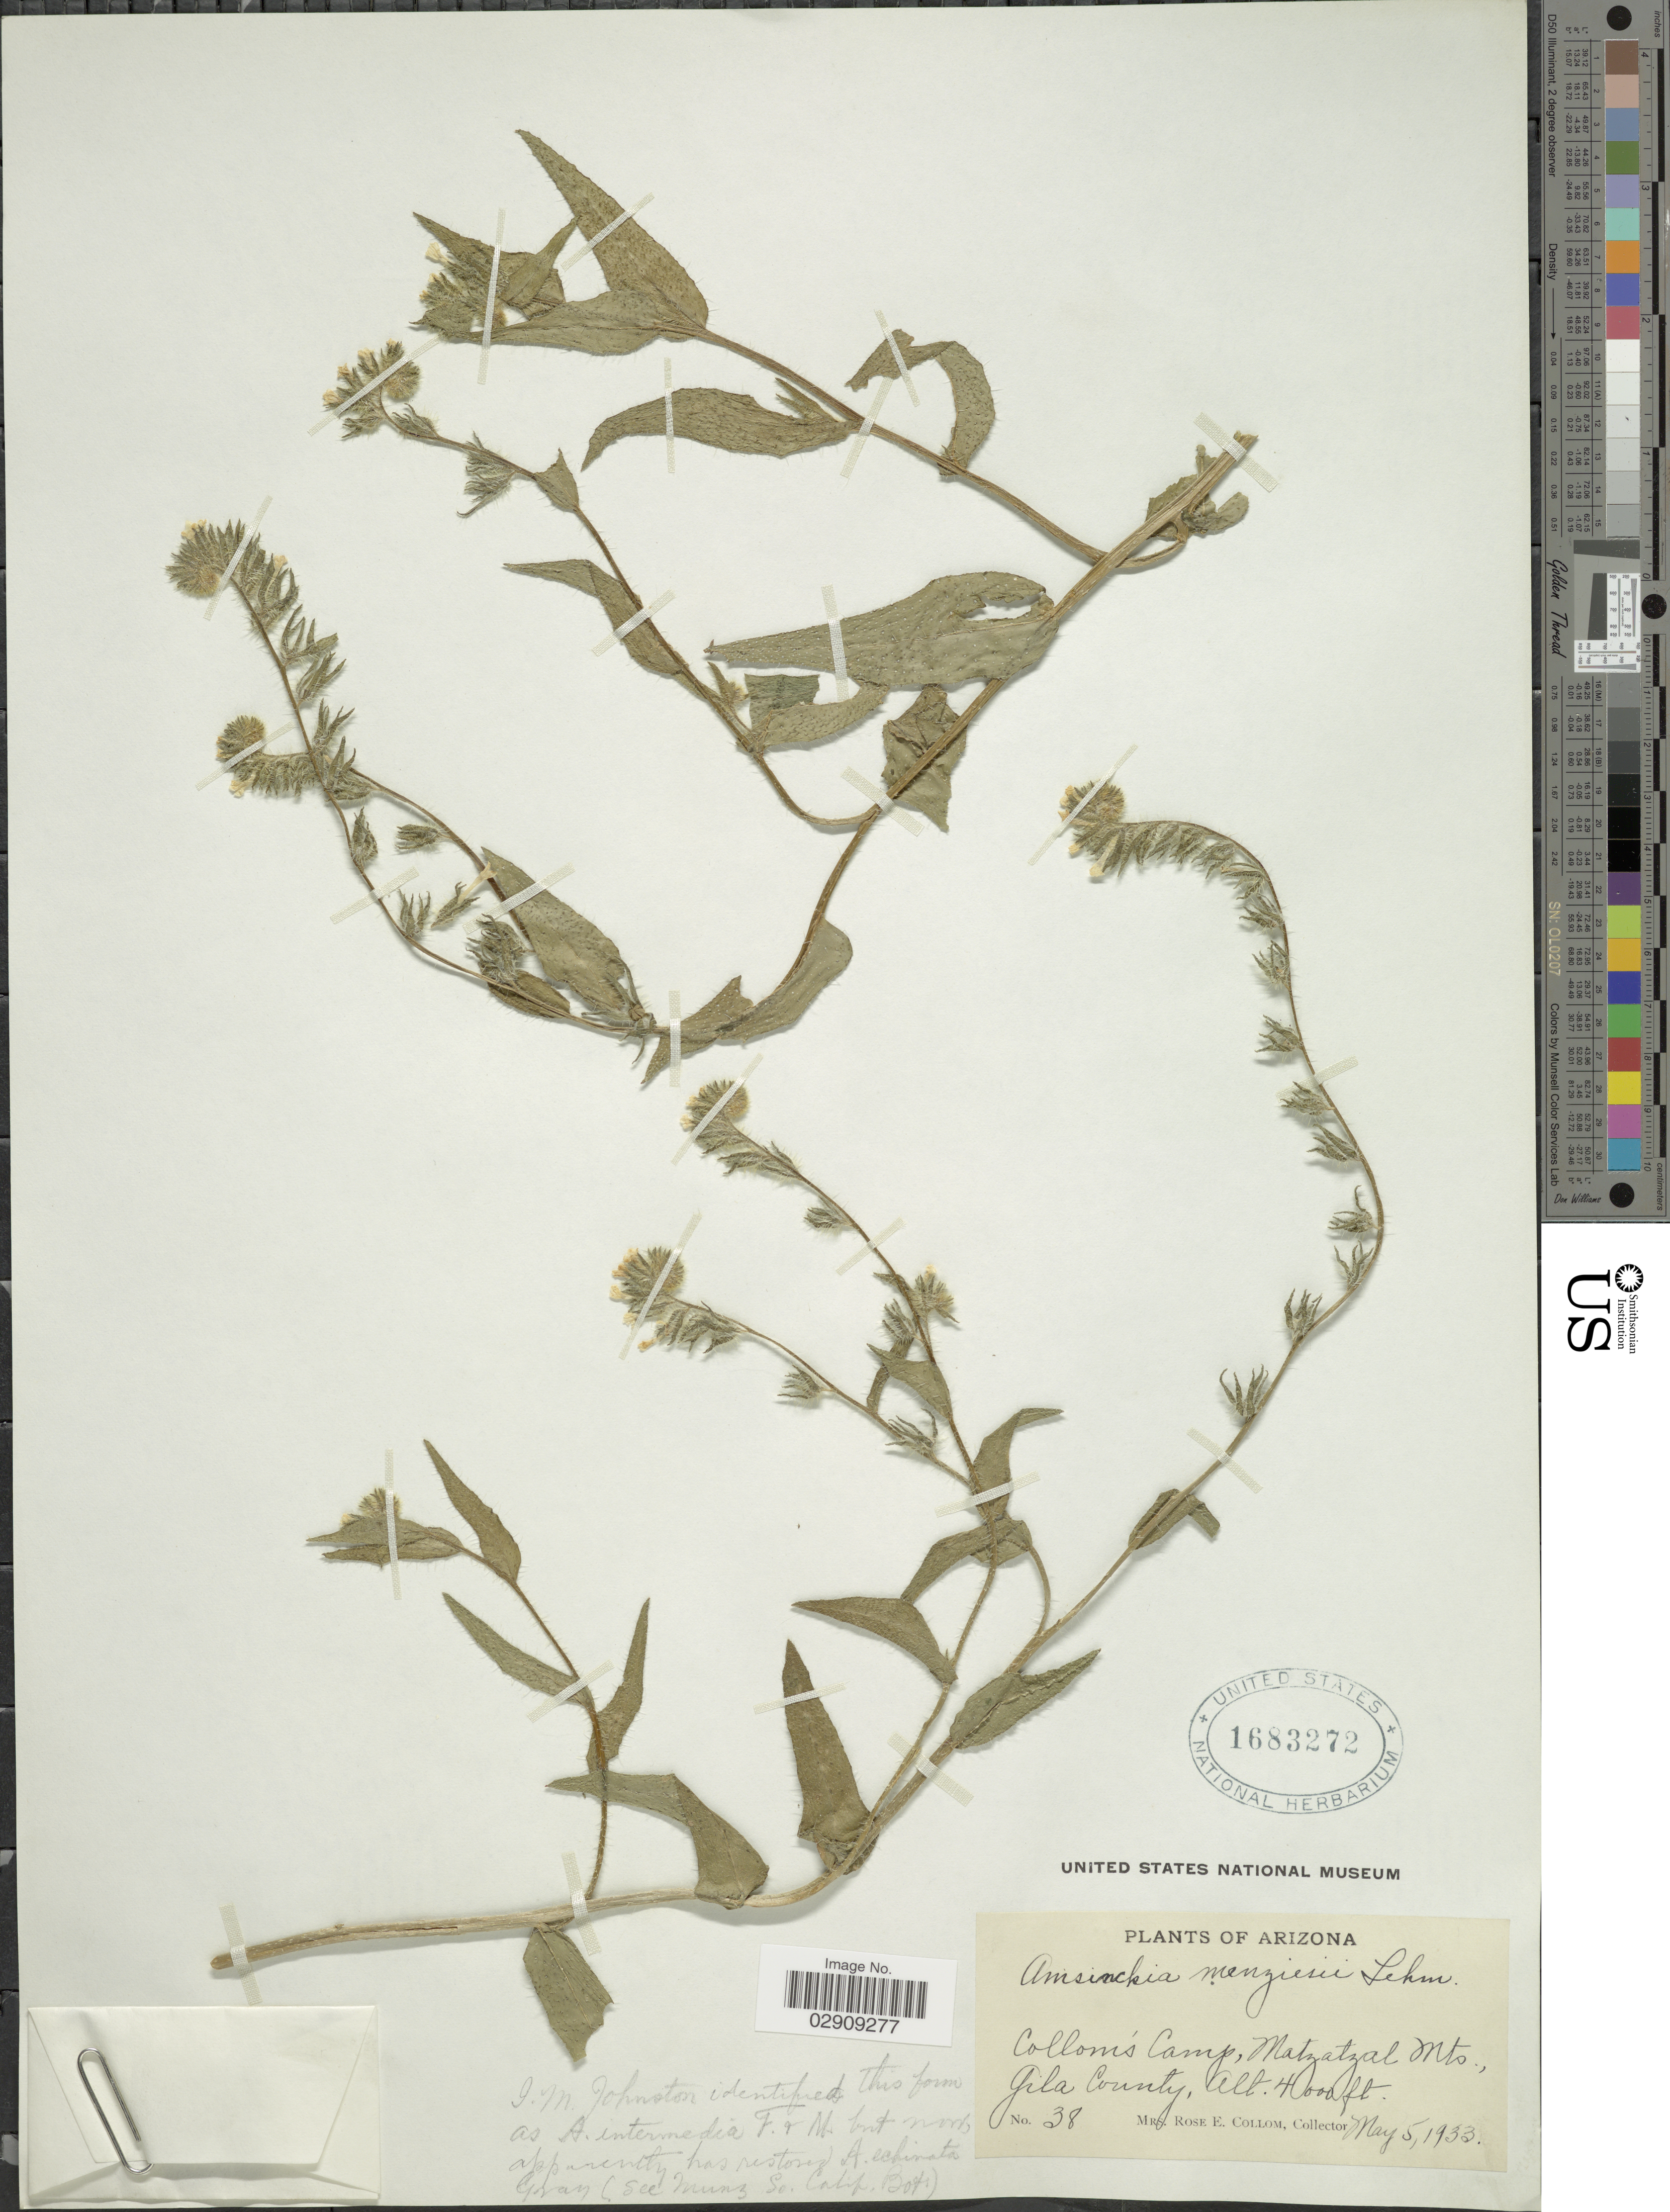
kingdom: Plantae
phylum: Tracheophyta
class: Magnoliopsida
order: Boraginales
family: Boraginaceae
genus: Amsinckia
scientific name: Amsinckia menziesii var. intermedia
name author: (Fisch. & C.A. Mey.) Ganders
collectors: R. E. Collom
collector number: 38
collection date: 1933-05-05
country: United States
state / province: Arizona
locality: Collom's Camp, Matzatzal Mts., Gila County.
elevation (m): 1219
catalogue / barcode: US 1683272